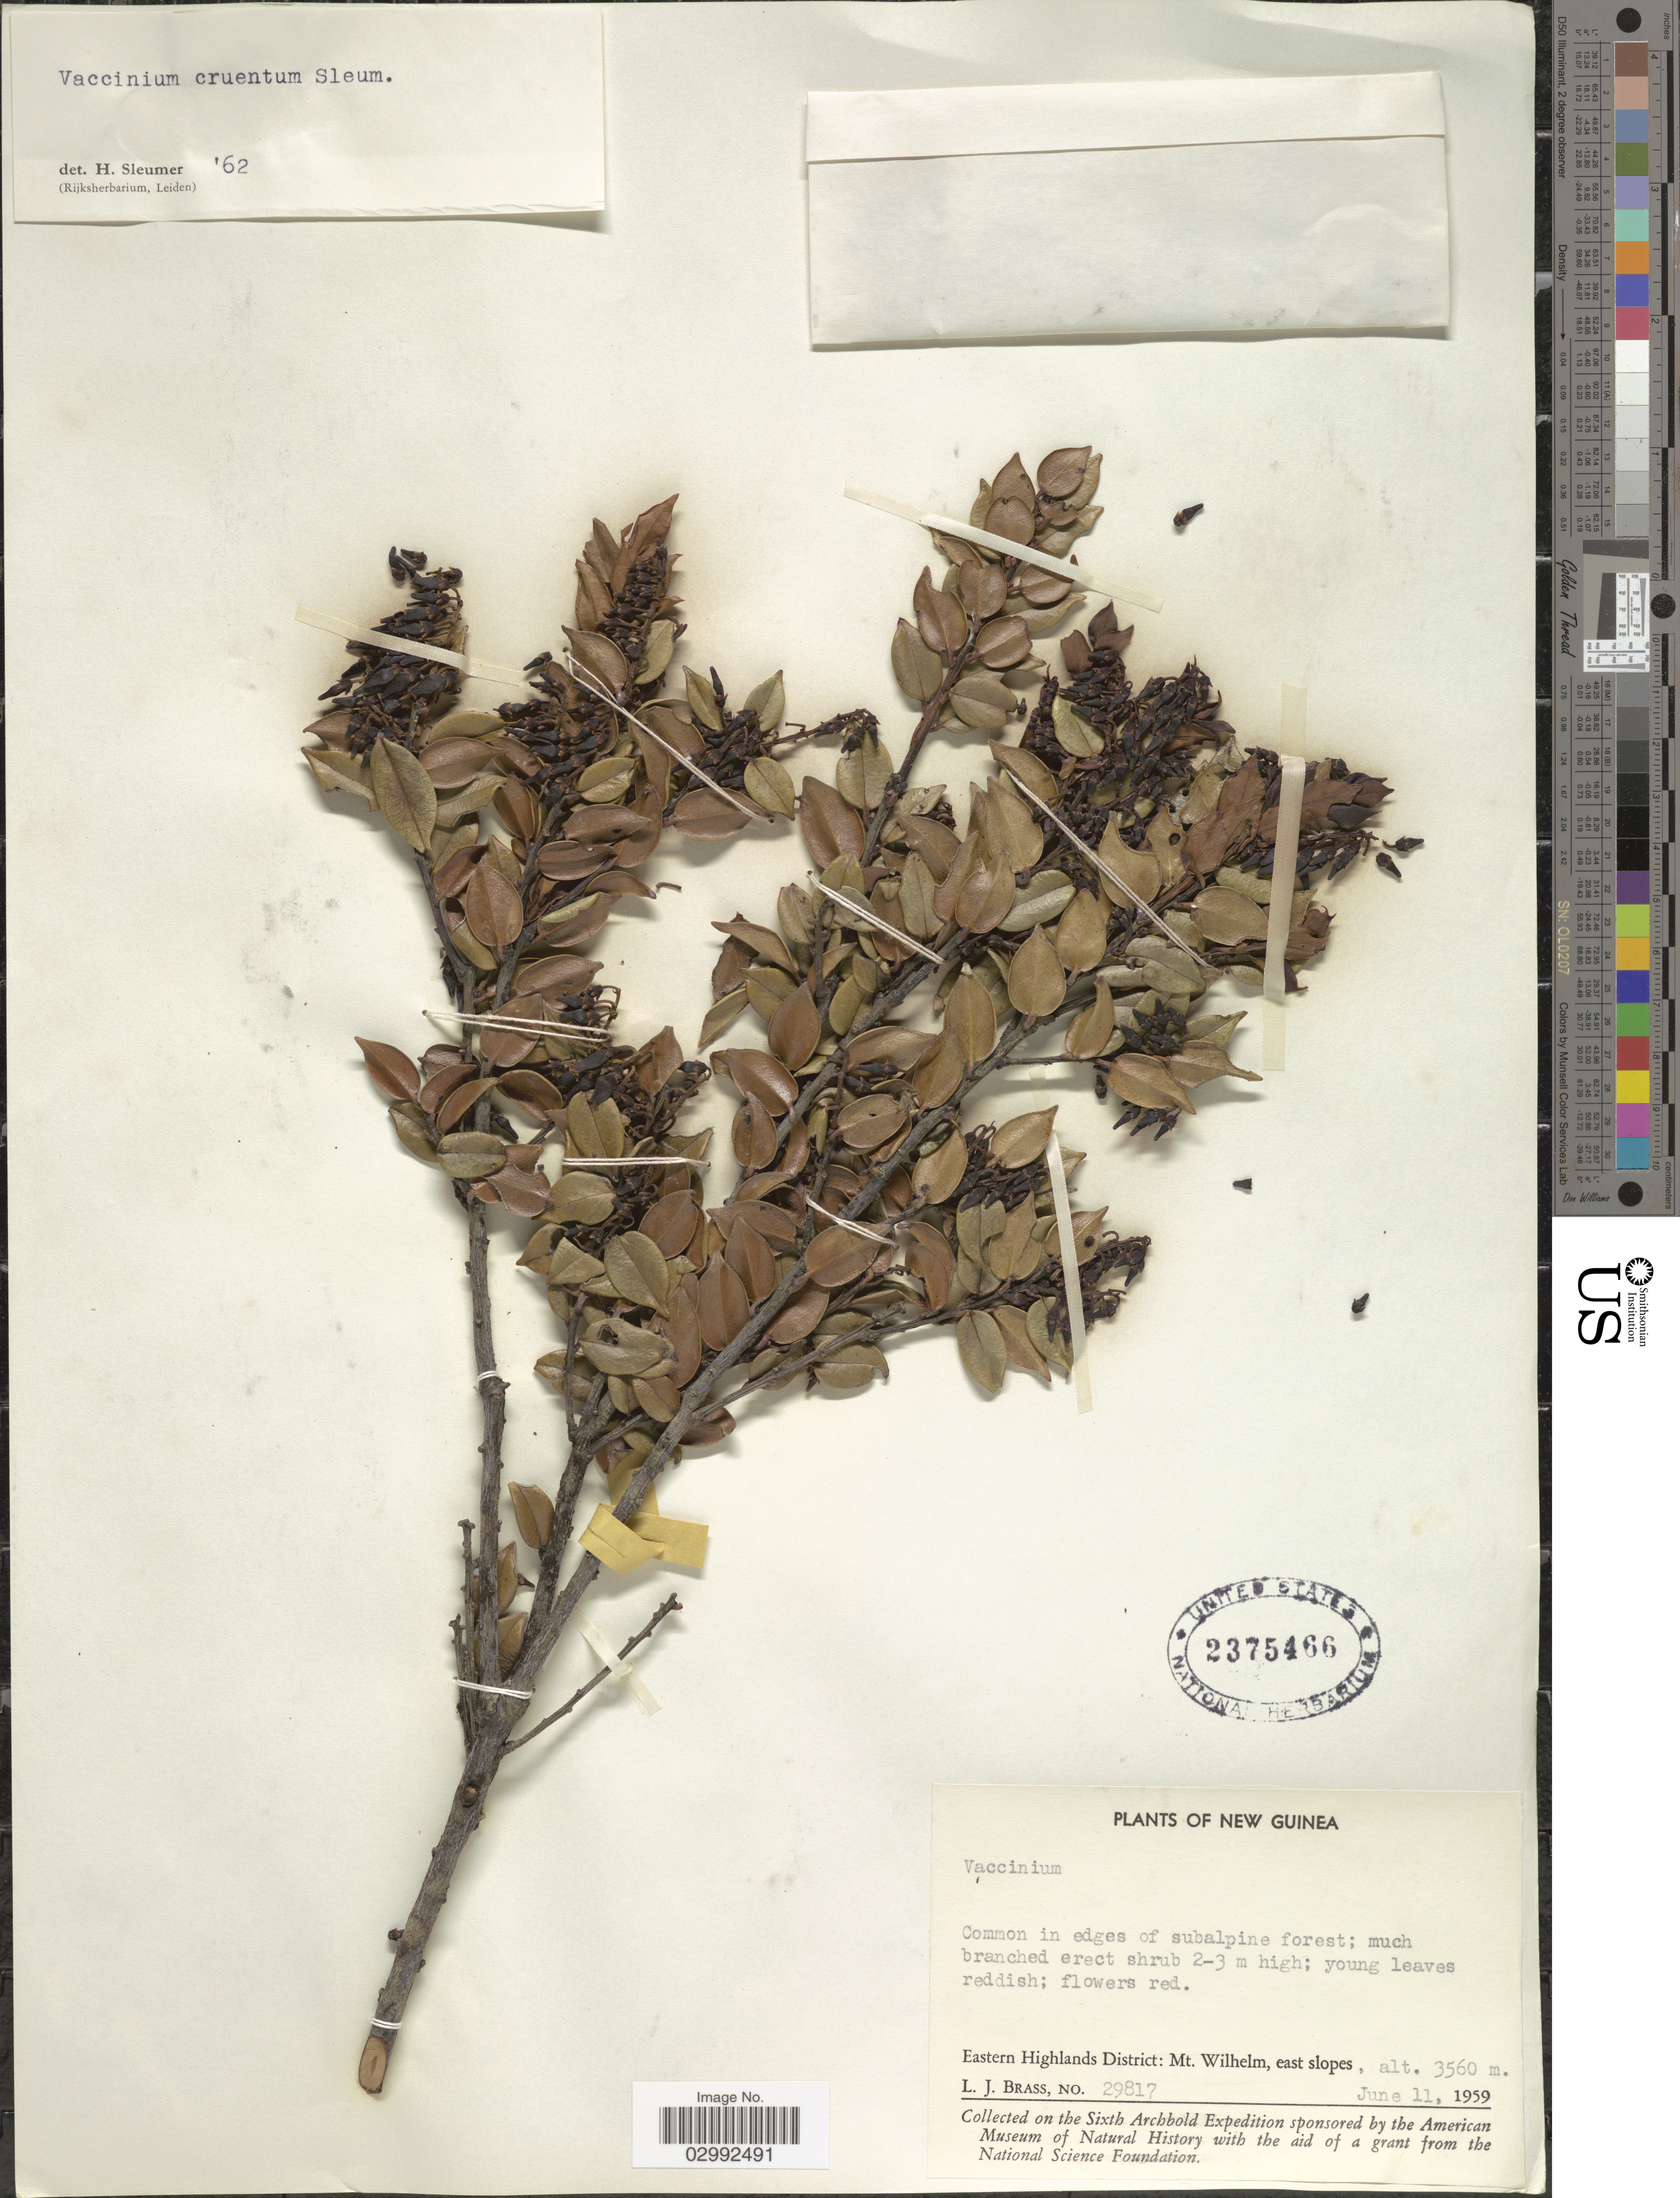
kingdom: Plantae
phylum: Tracheophyta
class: Magnoliopsida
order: Ericales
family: Ericaceae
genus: Vaccinium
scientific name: Vaccinium cruentum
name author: Sleumer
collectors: L. J. Brass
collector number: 29817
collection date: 1959-06-11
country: Papua New Guinea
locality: New Guinea, Eastern Highlands District: Mt. Wilhelm, east slopes.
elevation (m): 3560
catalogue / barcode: US 2375466